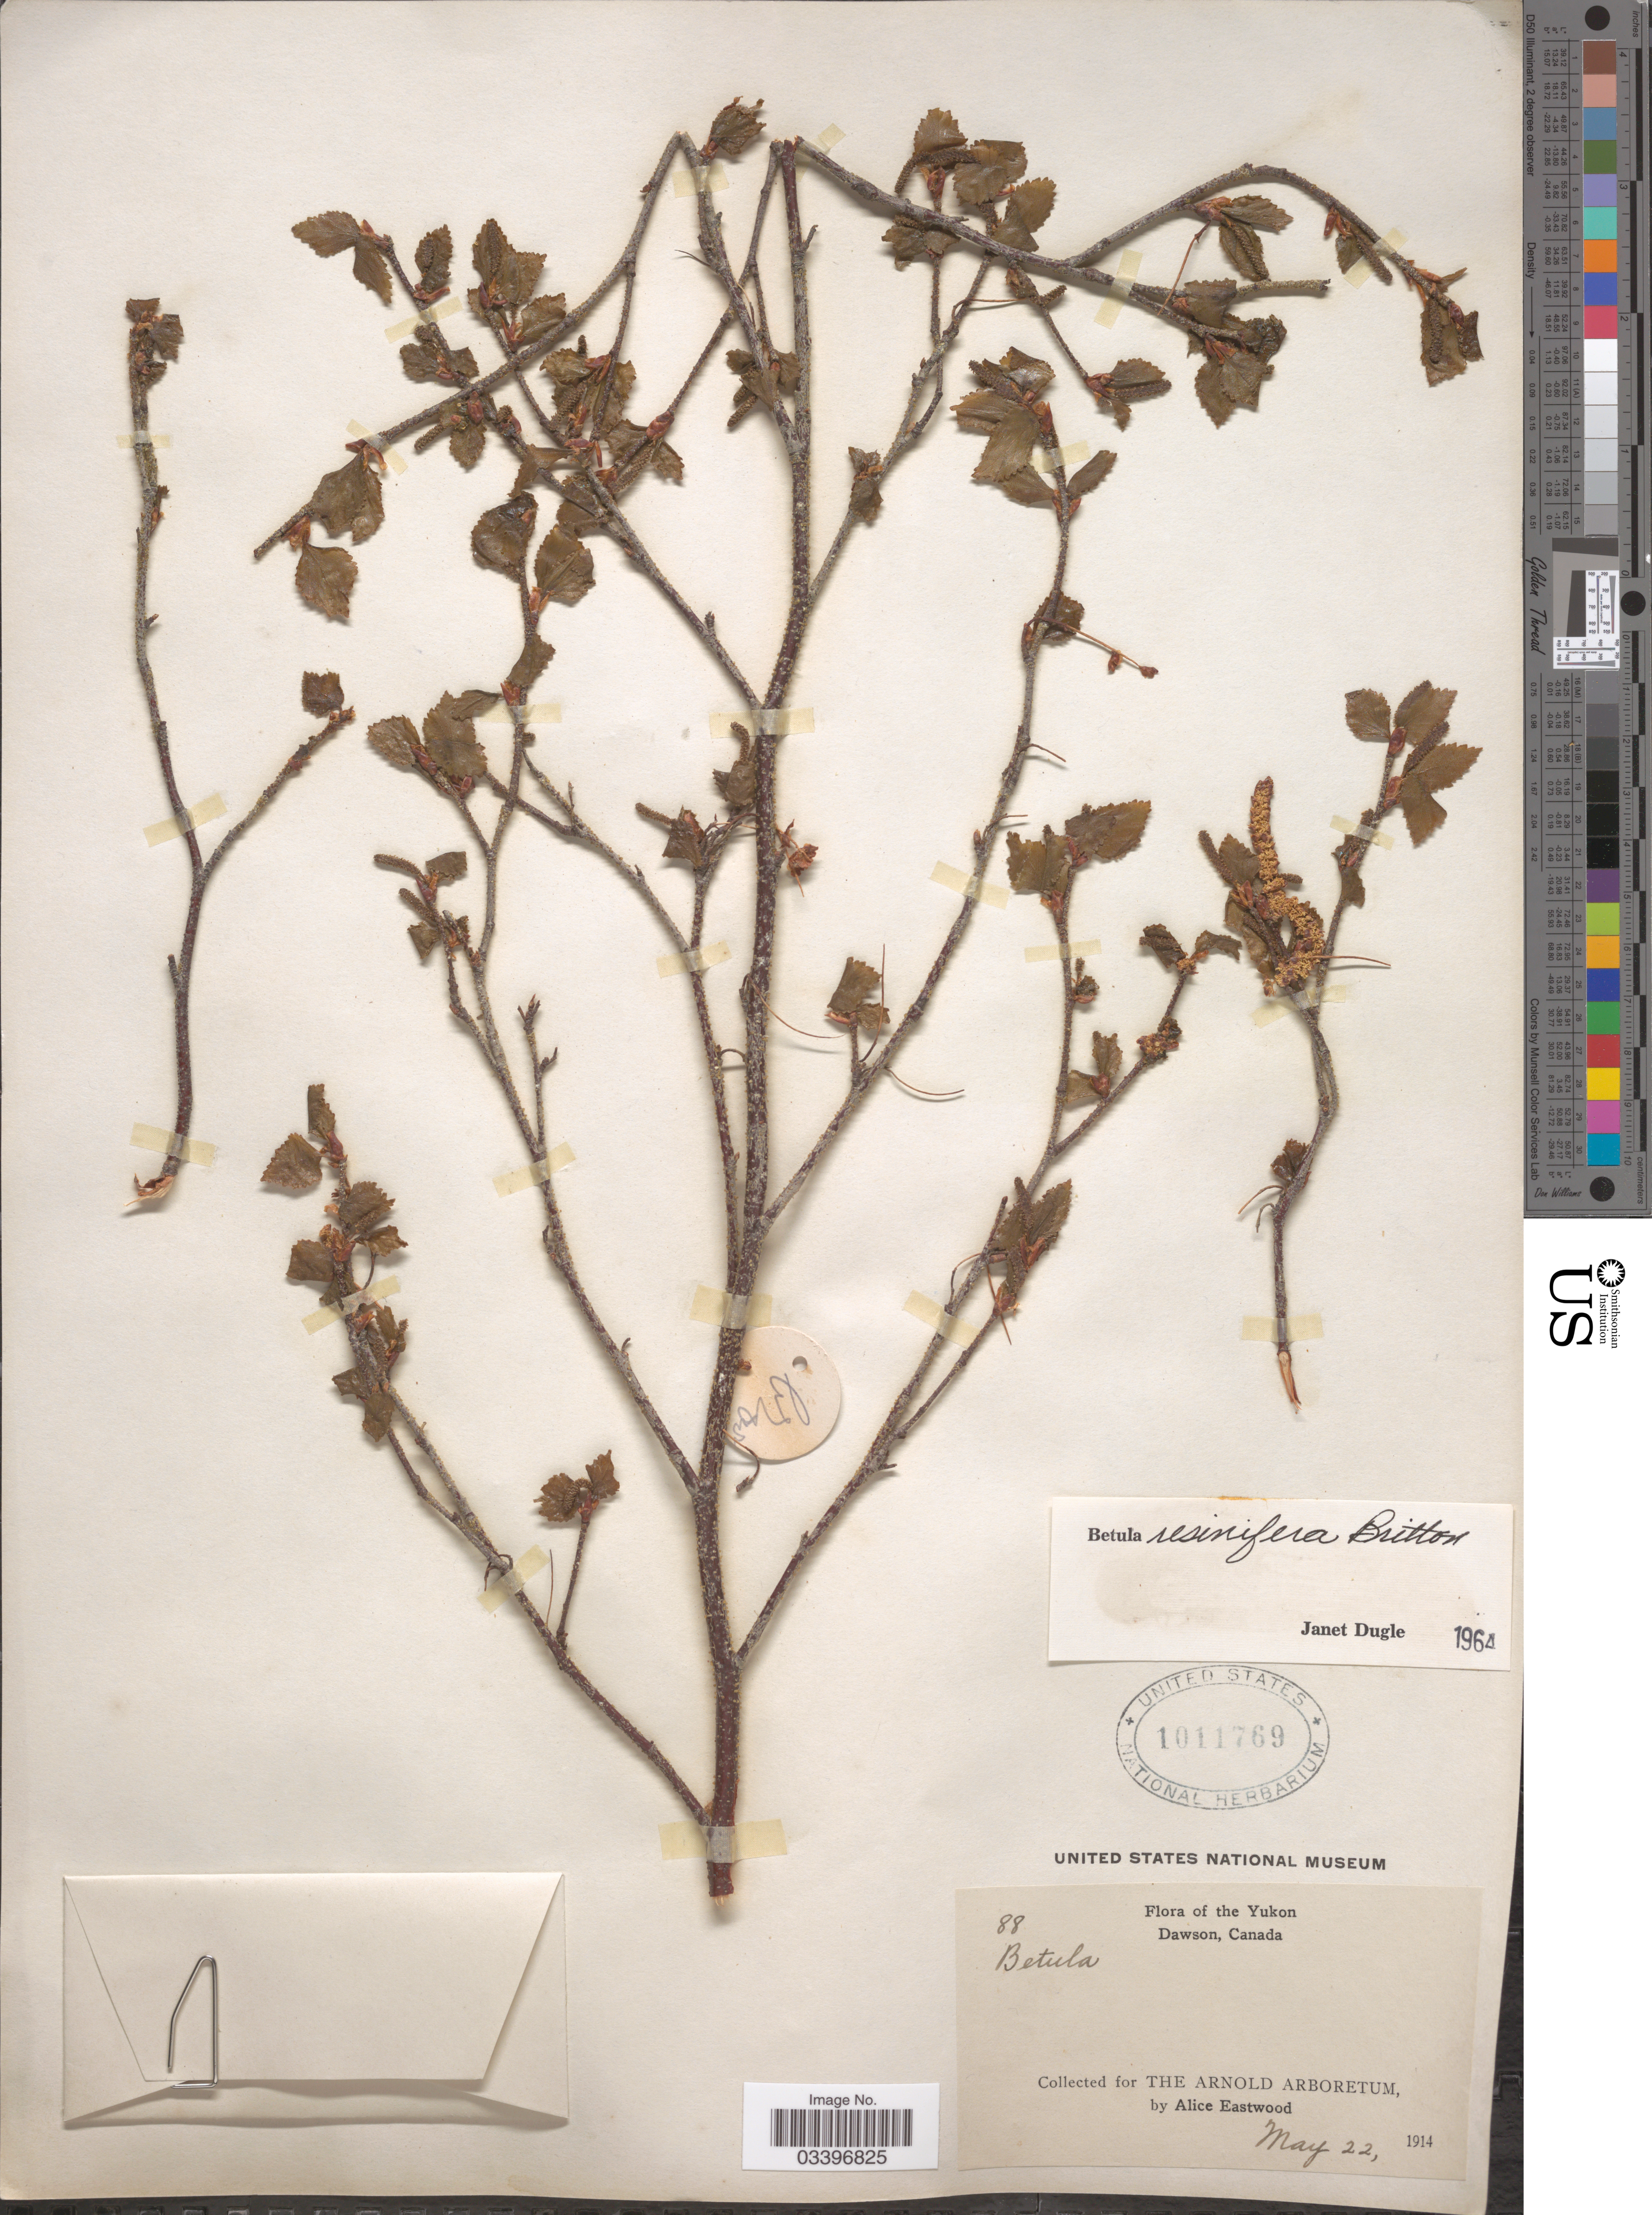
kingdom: Plantae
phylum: Tracheophyta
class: Magnoliopsida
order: Fagales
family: Betulaceae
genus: Betula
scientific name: Betula resinifera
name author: Britton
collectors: A. Eastwood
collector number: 88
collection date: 1914-05-22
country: Canada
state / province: Yukon Territory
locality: Yukon, Dawson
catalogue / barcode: US 1011769